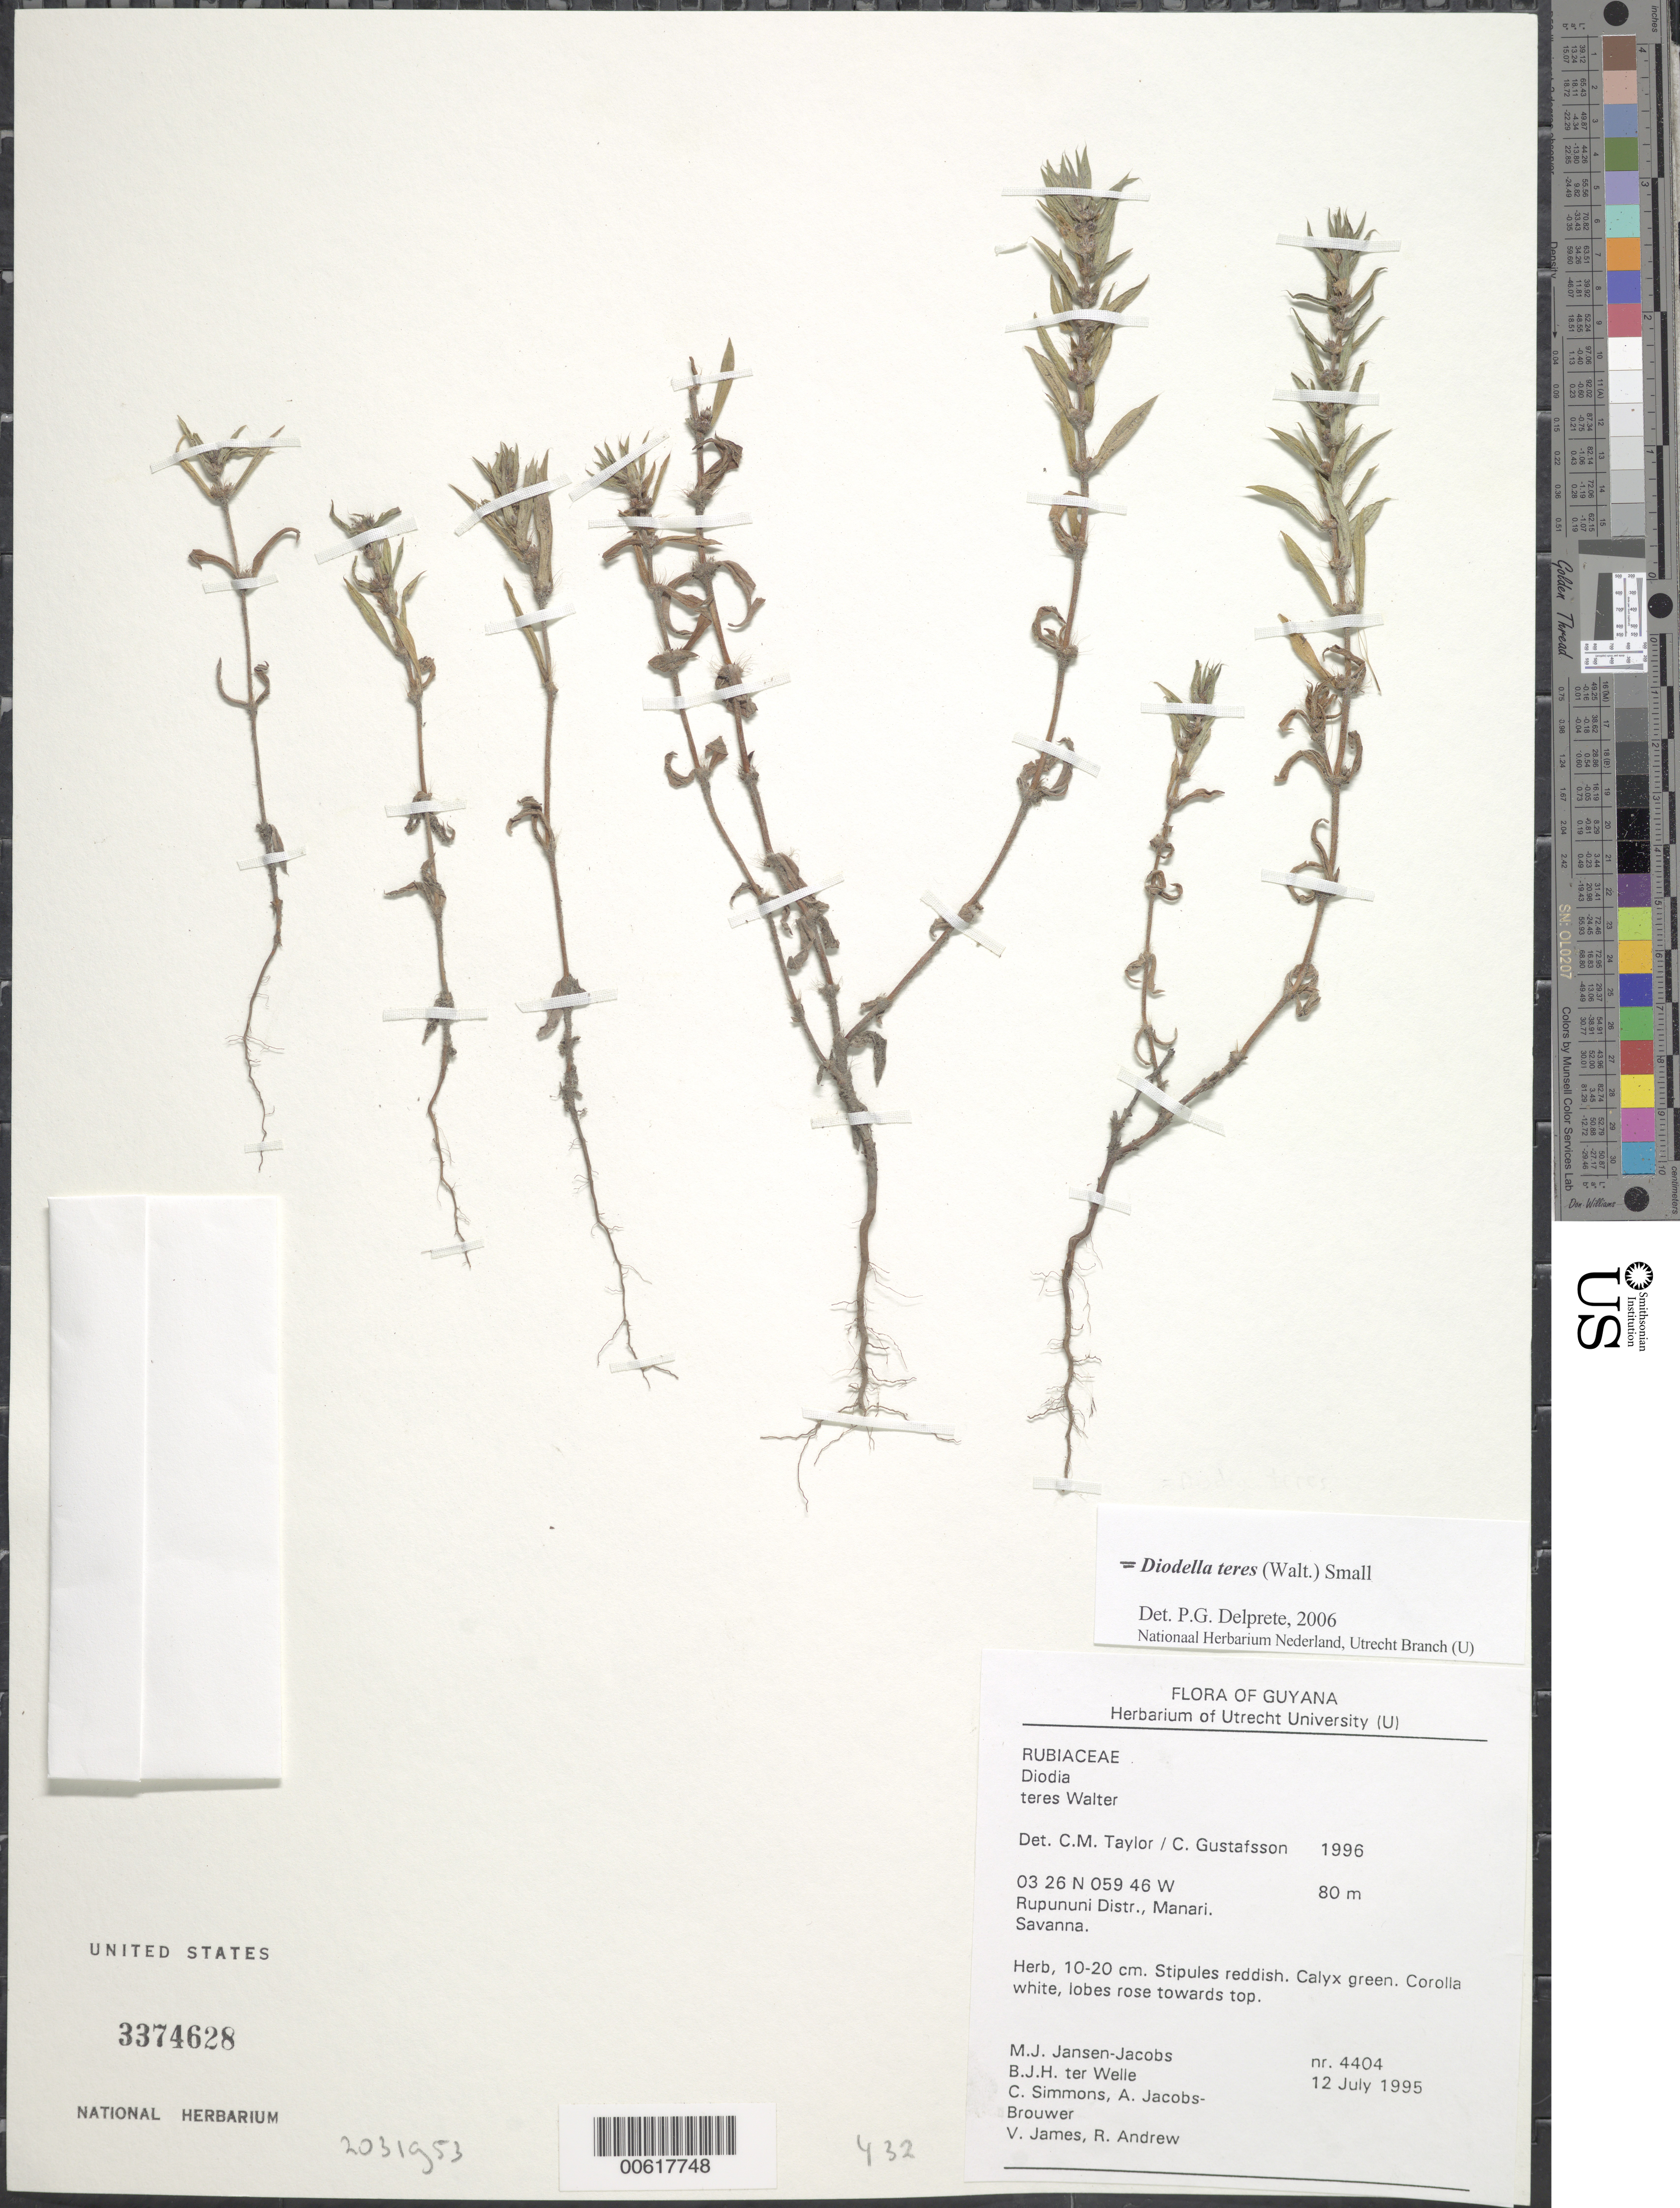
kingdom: Plantae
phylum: Tracheophyta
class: Magnoliopsida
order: Gentianales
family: Rubiaceae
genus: Diodella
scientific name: Diodella teres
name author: (Walter) Small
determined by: Delprete, P. G., Herb. de Guyane Cay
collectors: M. J. Jansen-Jacobs, B. Welle, C. Simmons, A. Jacobs-Brouwer, V. James & R. Andrew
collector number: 4404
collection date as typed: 12-Jul-95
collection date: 1995-07-12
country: Guyana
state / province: U. Takutu-U. Essequibo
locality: Manari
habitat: Savanna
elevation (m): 80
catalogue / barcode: US 3374628